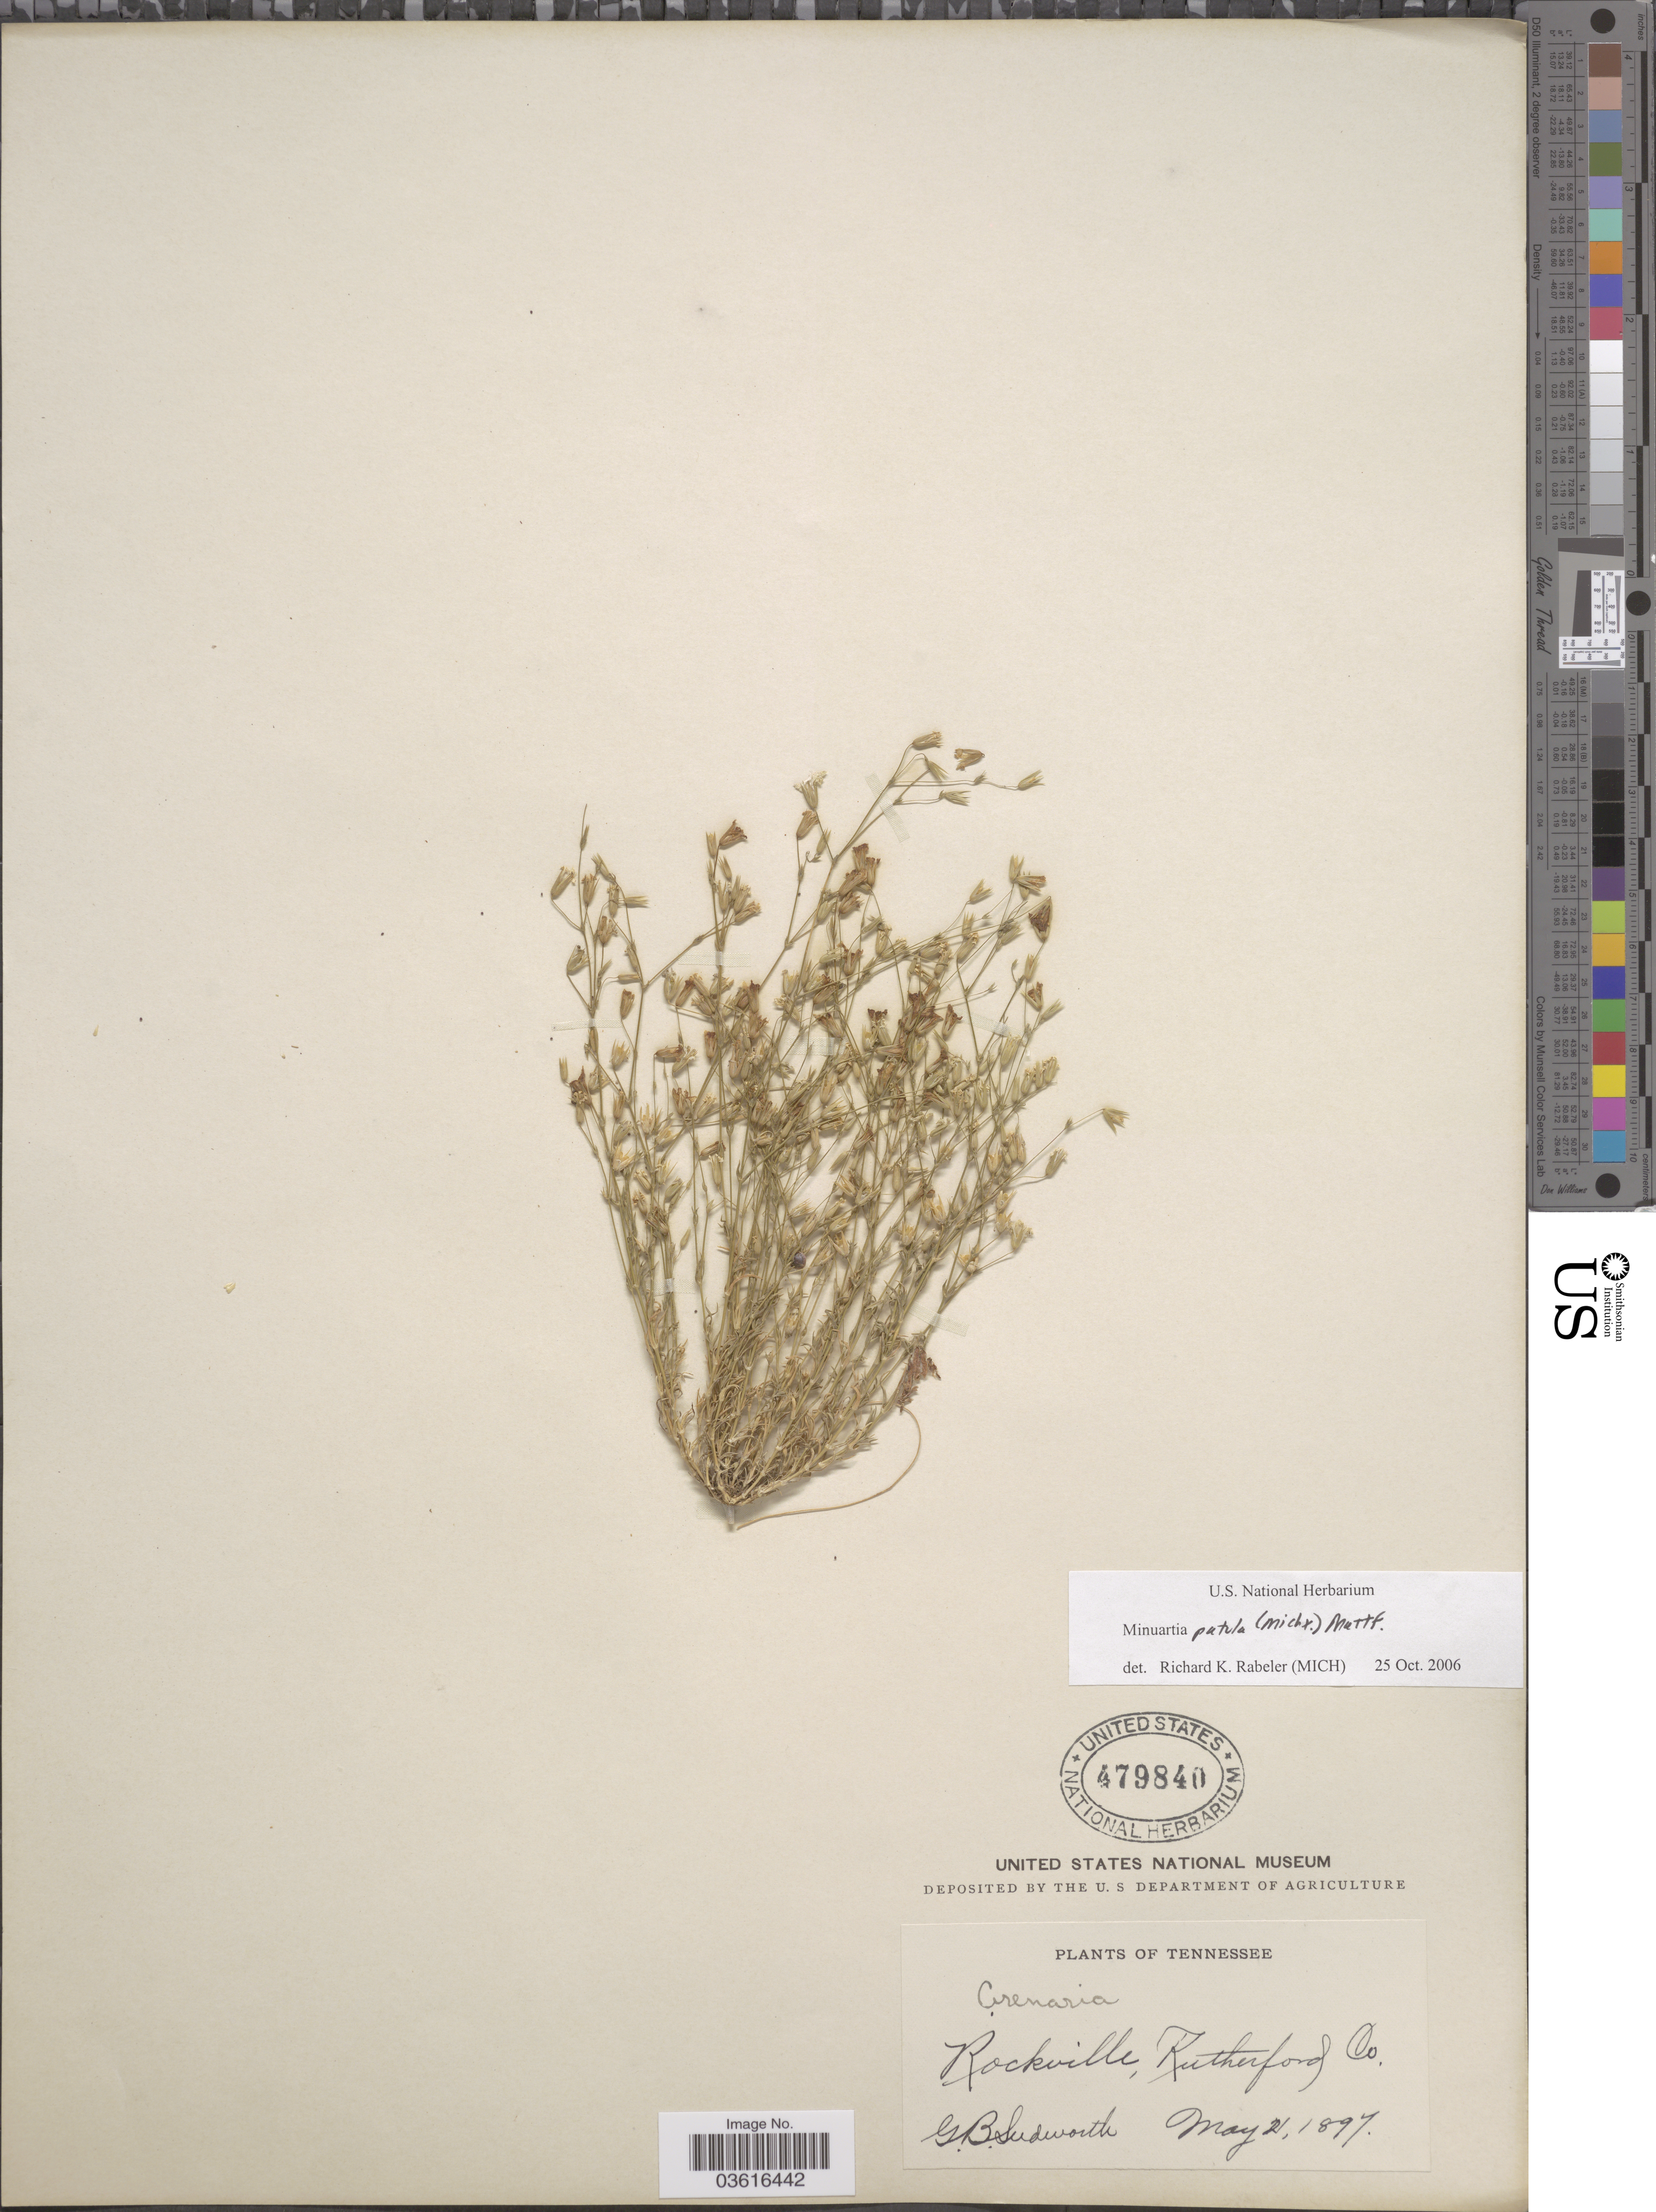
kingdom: Plantae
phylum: Tracheophyta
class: Magnoliopsida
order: Caryophyllales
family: Caryophyllaceae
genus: Minuartia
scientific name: Minuartia patula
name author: (Michx.) Mattf.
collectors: G. B. Sudworth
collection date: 1897-05-21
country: United States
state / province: Tennessee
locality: Rockville, Rutherford Co.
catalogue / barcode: US 479840